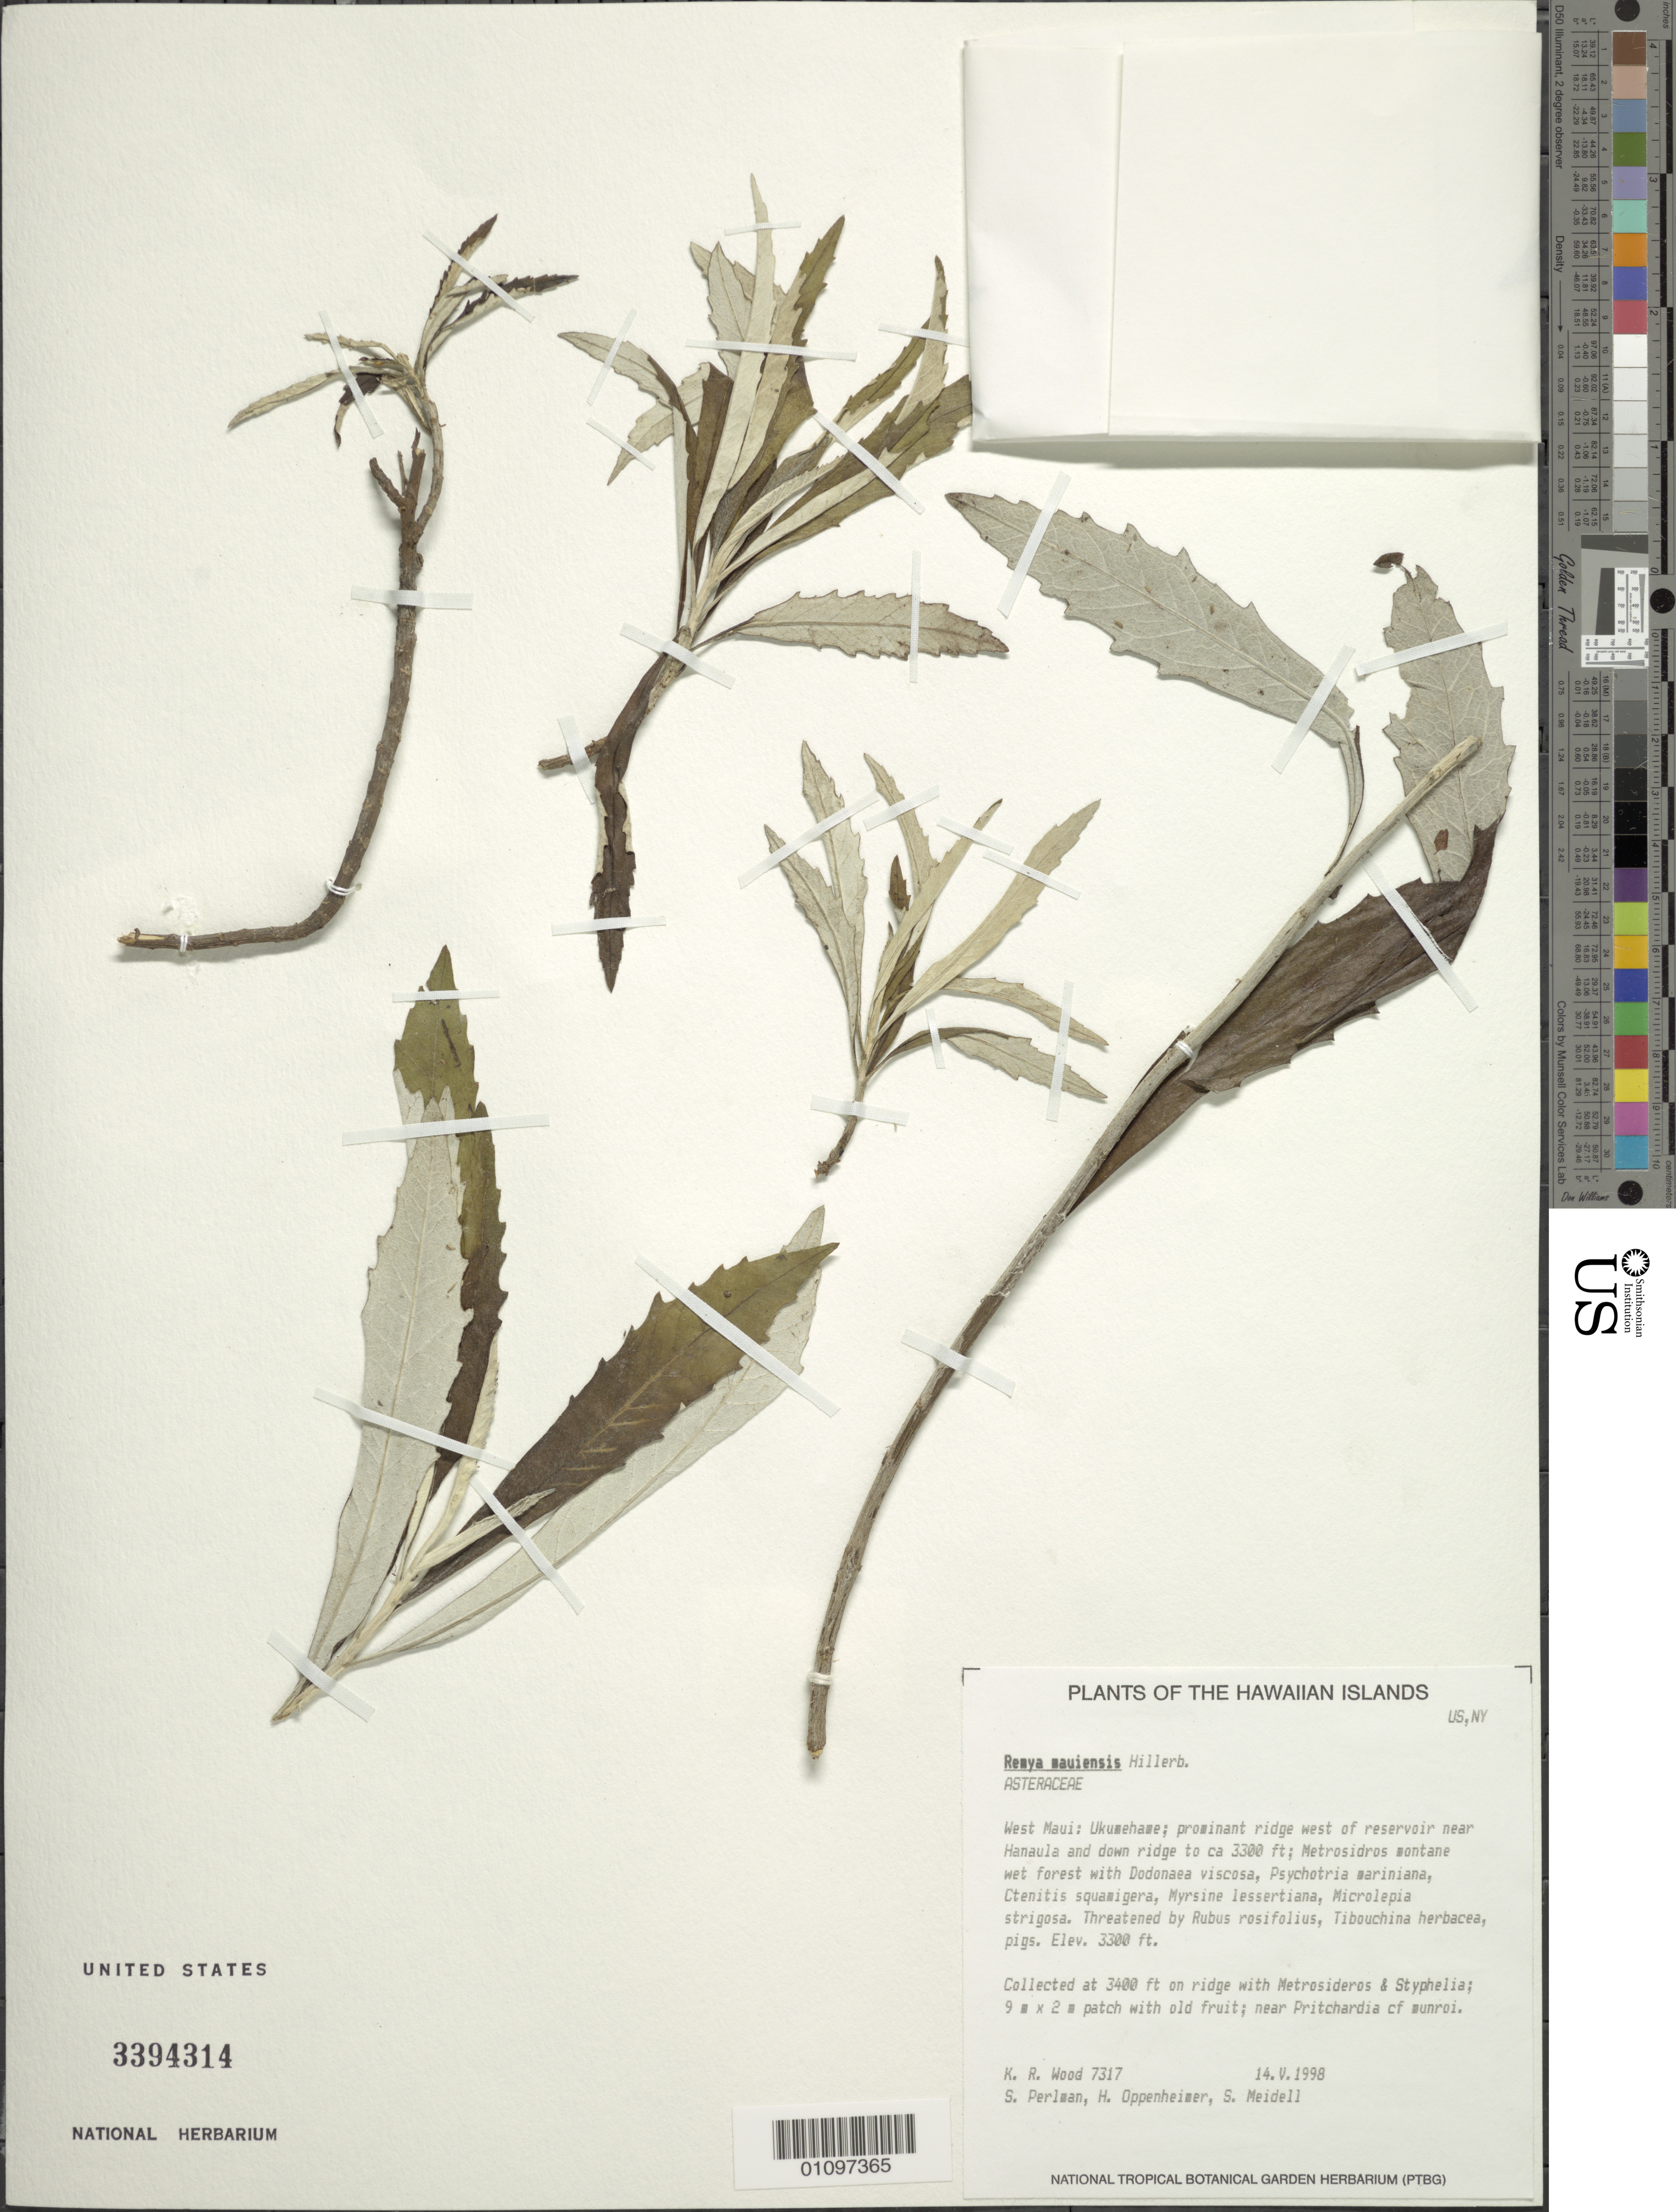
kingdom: Plantae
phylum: Tracheophyta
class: Magnoliopsida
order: Asterales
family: Asteraceae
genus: Remya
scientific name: Remya mauiensis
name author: Hillebr.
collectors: K. R. Wood, S. P. Perlman, H. Oppenheimer & S. Meidell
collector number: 7317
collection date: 1998-05-14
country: United States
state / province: Hawaii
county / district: Maui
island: Maui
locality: West Maui, Ukumehame, prominant ridge west of reservoir near Hanaula and down ridge.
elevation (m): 1006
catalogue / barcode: US 3394314